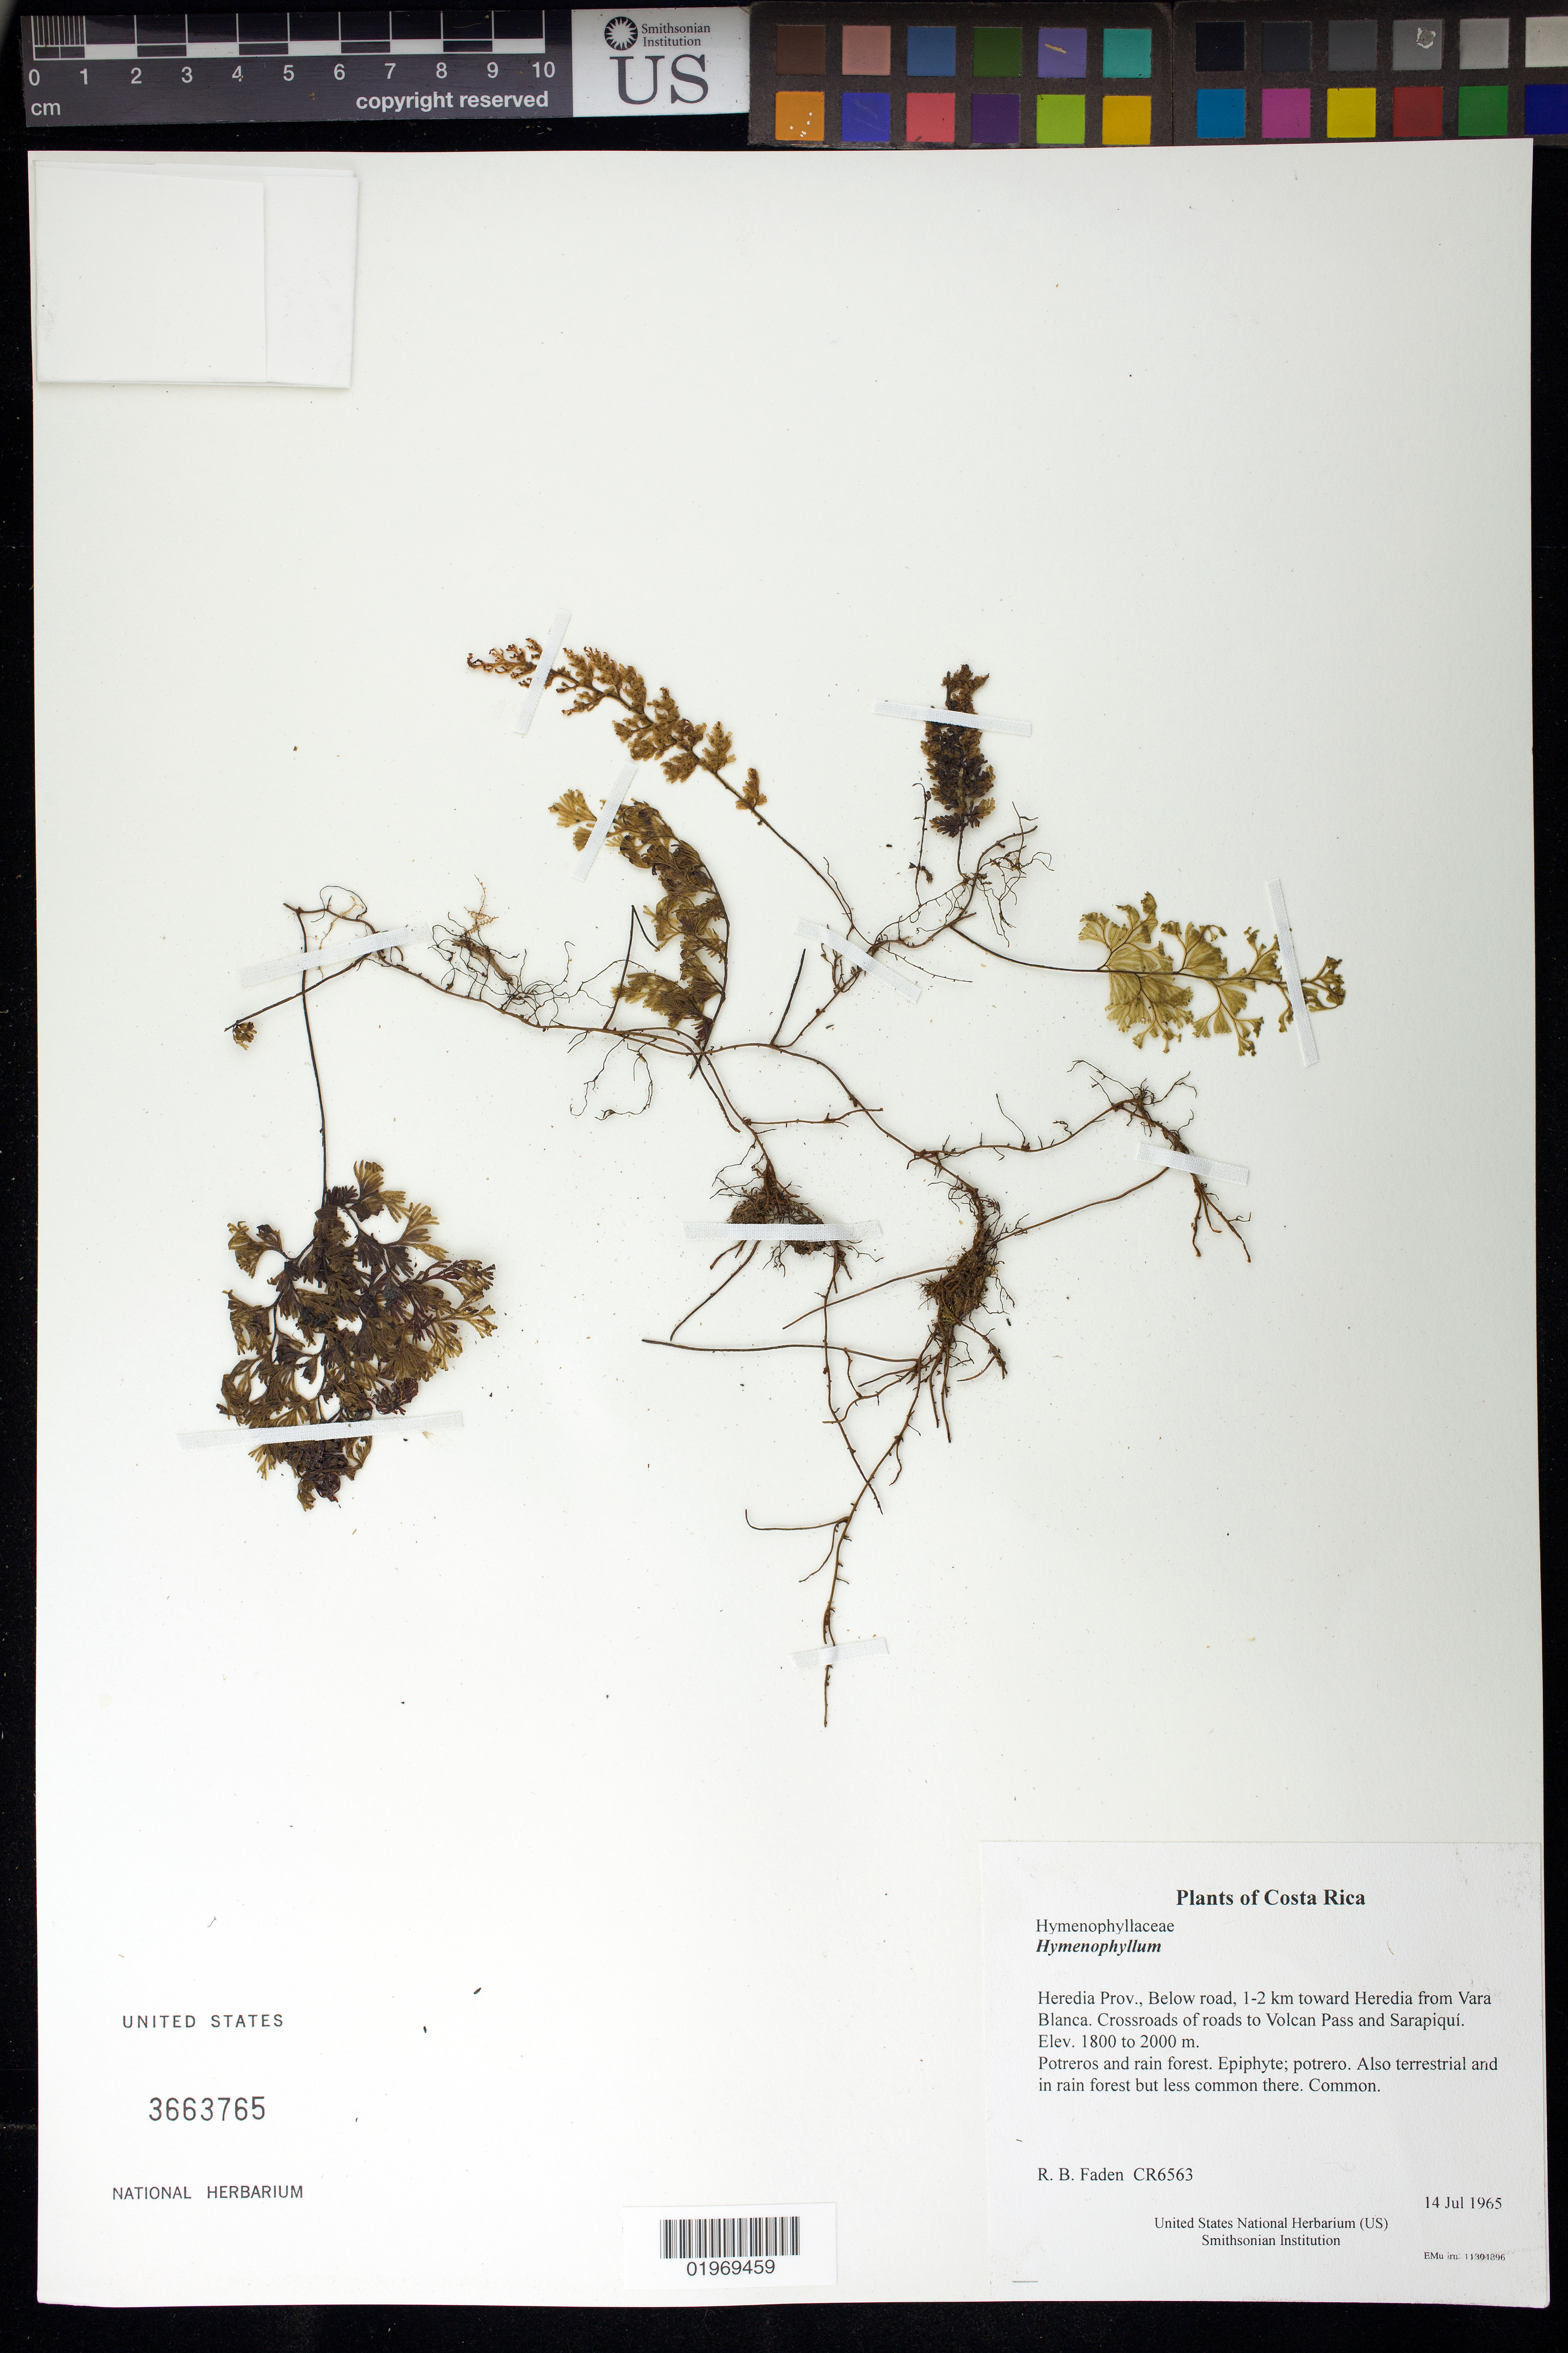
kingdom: Plantae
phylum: Tracheophyta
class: Polypodiopsida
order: Hymenophyllales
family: Hymenophyllaceae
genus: Hymenophyllum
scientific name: Hymenophyllum sp.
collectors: R. B. Faden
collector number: CR6563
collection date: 1965-07-14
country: Costa Rica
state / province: Heredia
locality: Below road, 1-2 km toward Heredia from Vara Blanca. Crossroads of roads to Volcan Pass and Sarapiquí.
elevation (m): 1800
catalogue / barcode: US 3663765